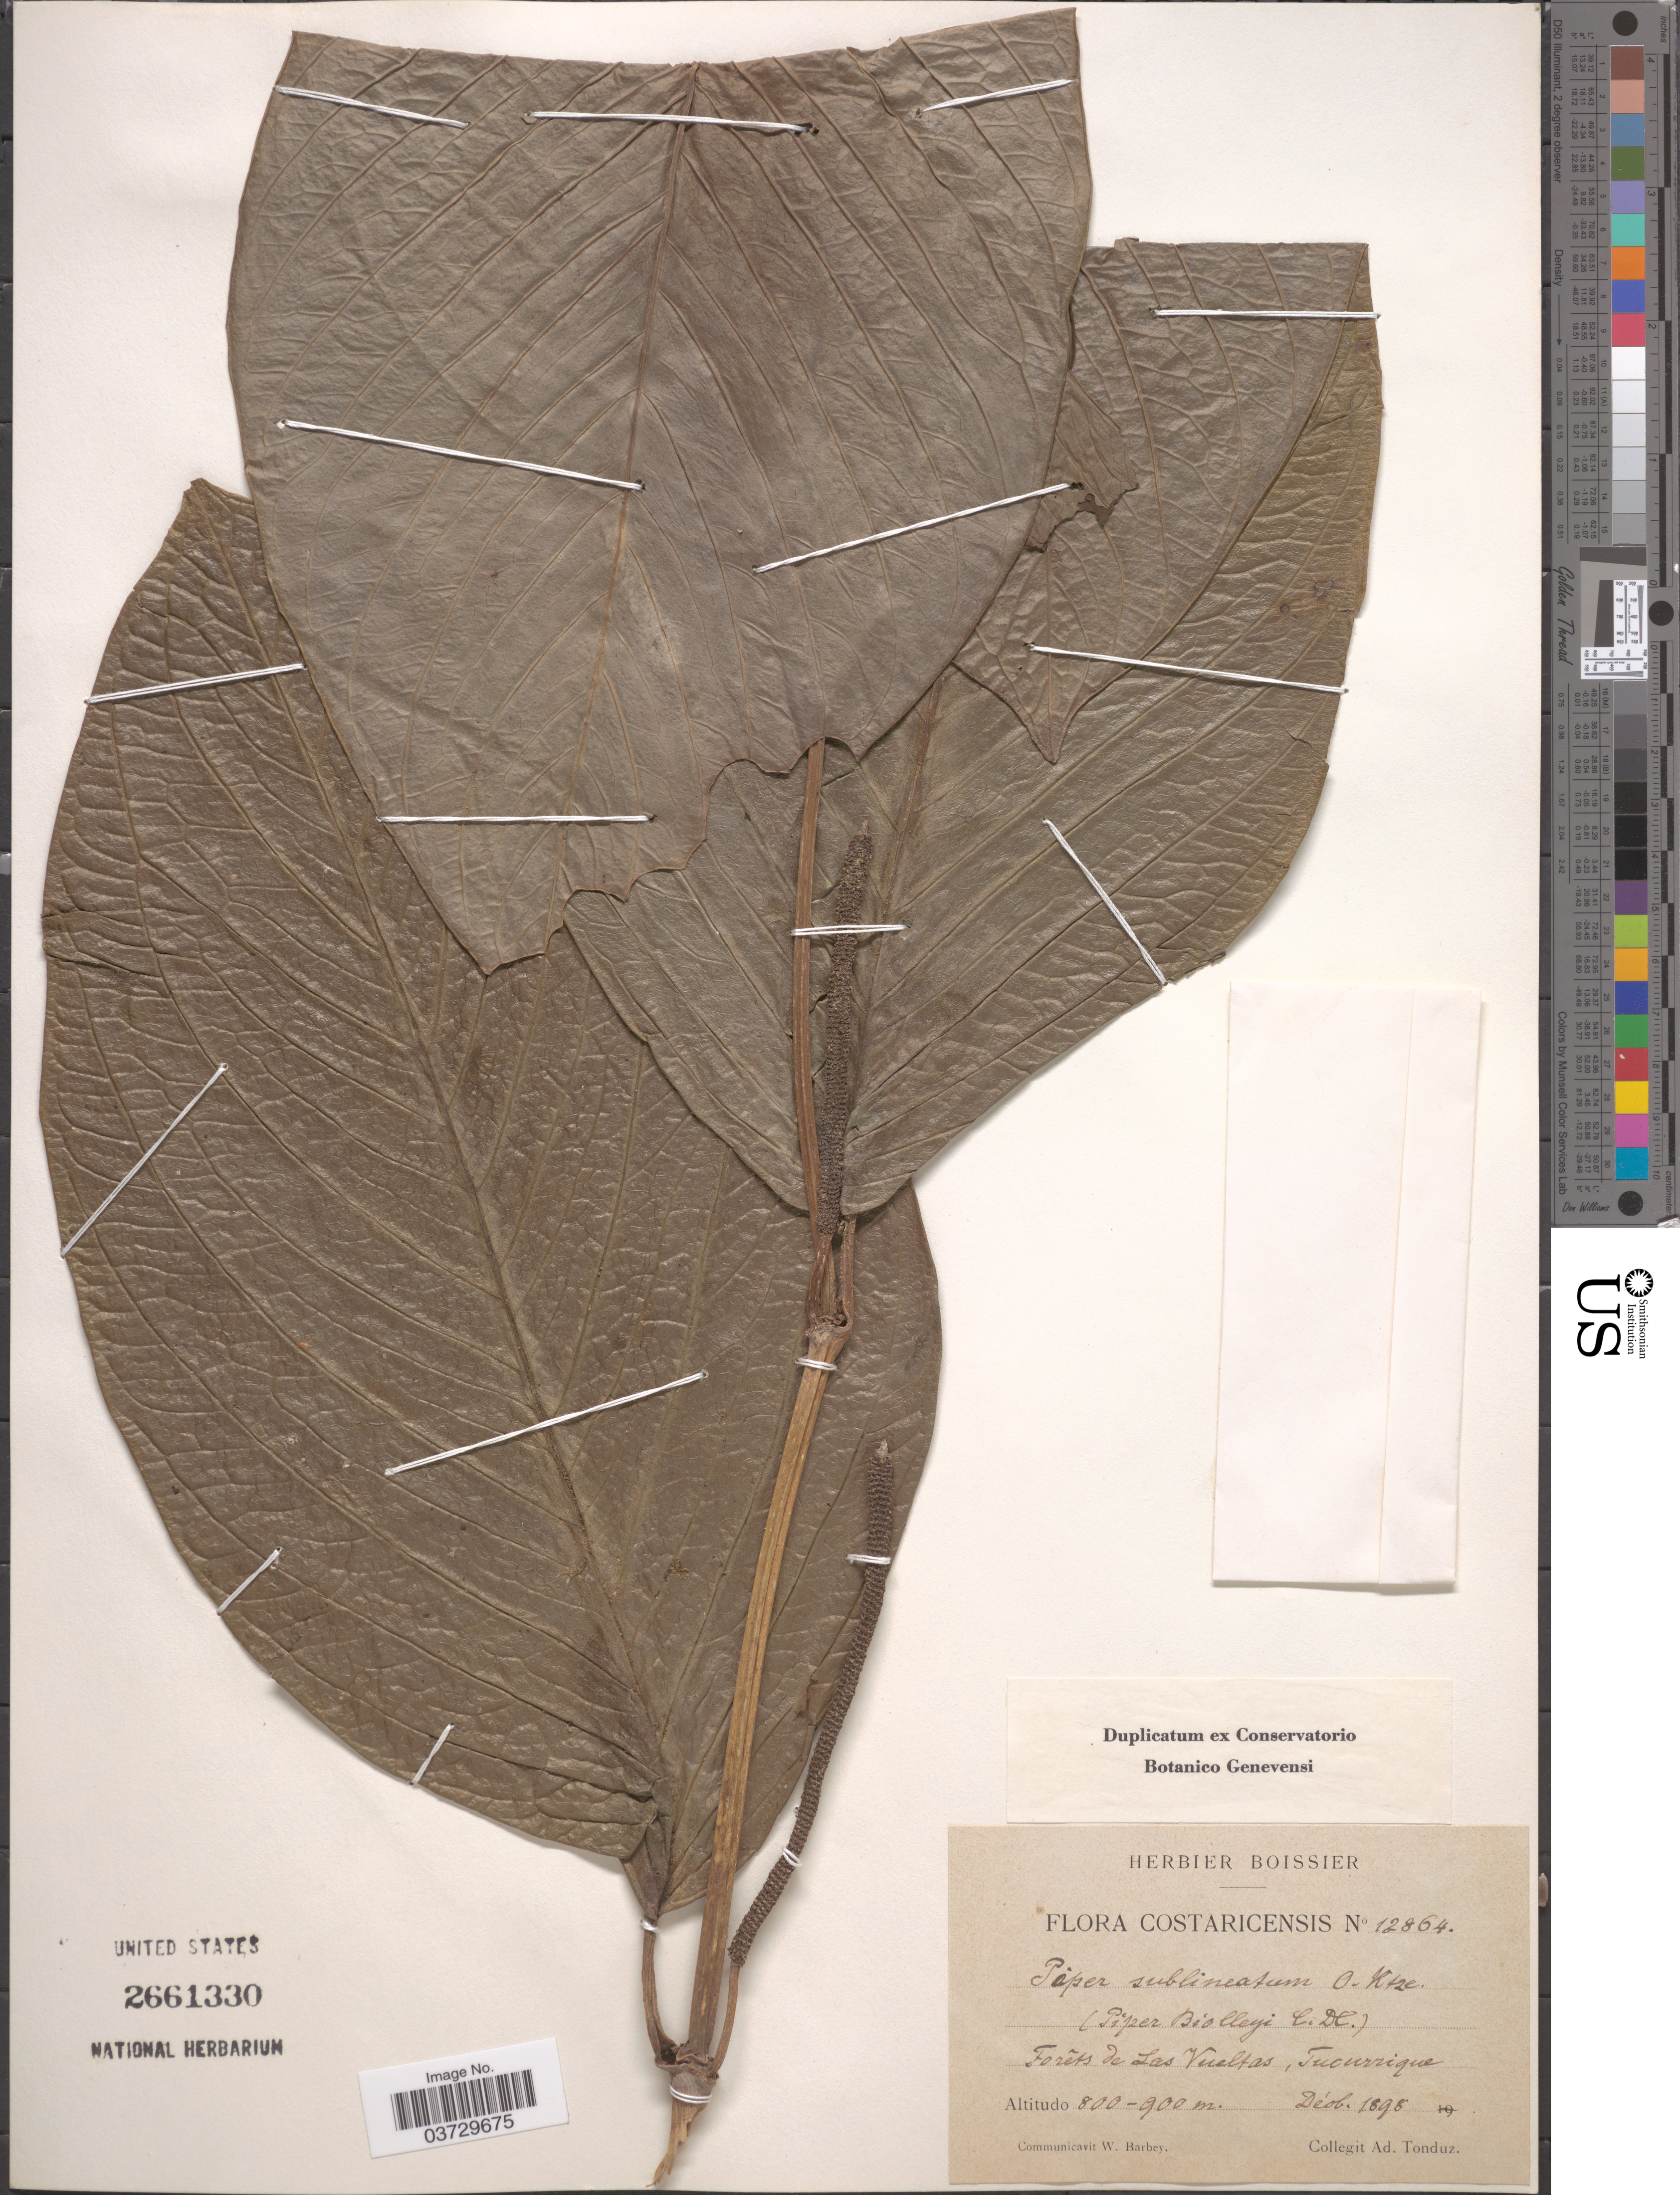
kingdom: Plantae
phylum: Tracheophyta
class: Magnoliopsida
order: Piperales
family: Piperaceae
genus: Piper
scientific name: Piper sublineatum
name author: Kuntze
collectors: A. Tonduz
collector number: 12864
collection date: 1895-12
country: Costa Rica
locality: Forêts de Las Vueltas, Tucurrique.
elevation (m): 800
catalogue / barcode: US 2661330